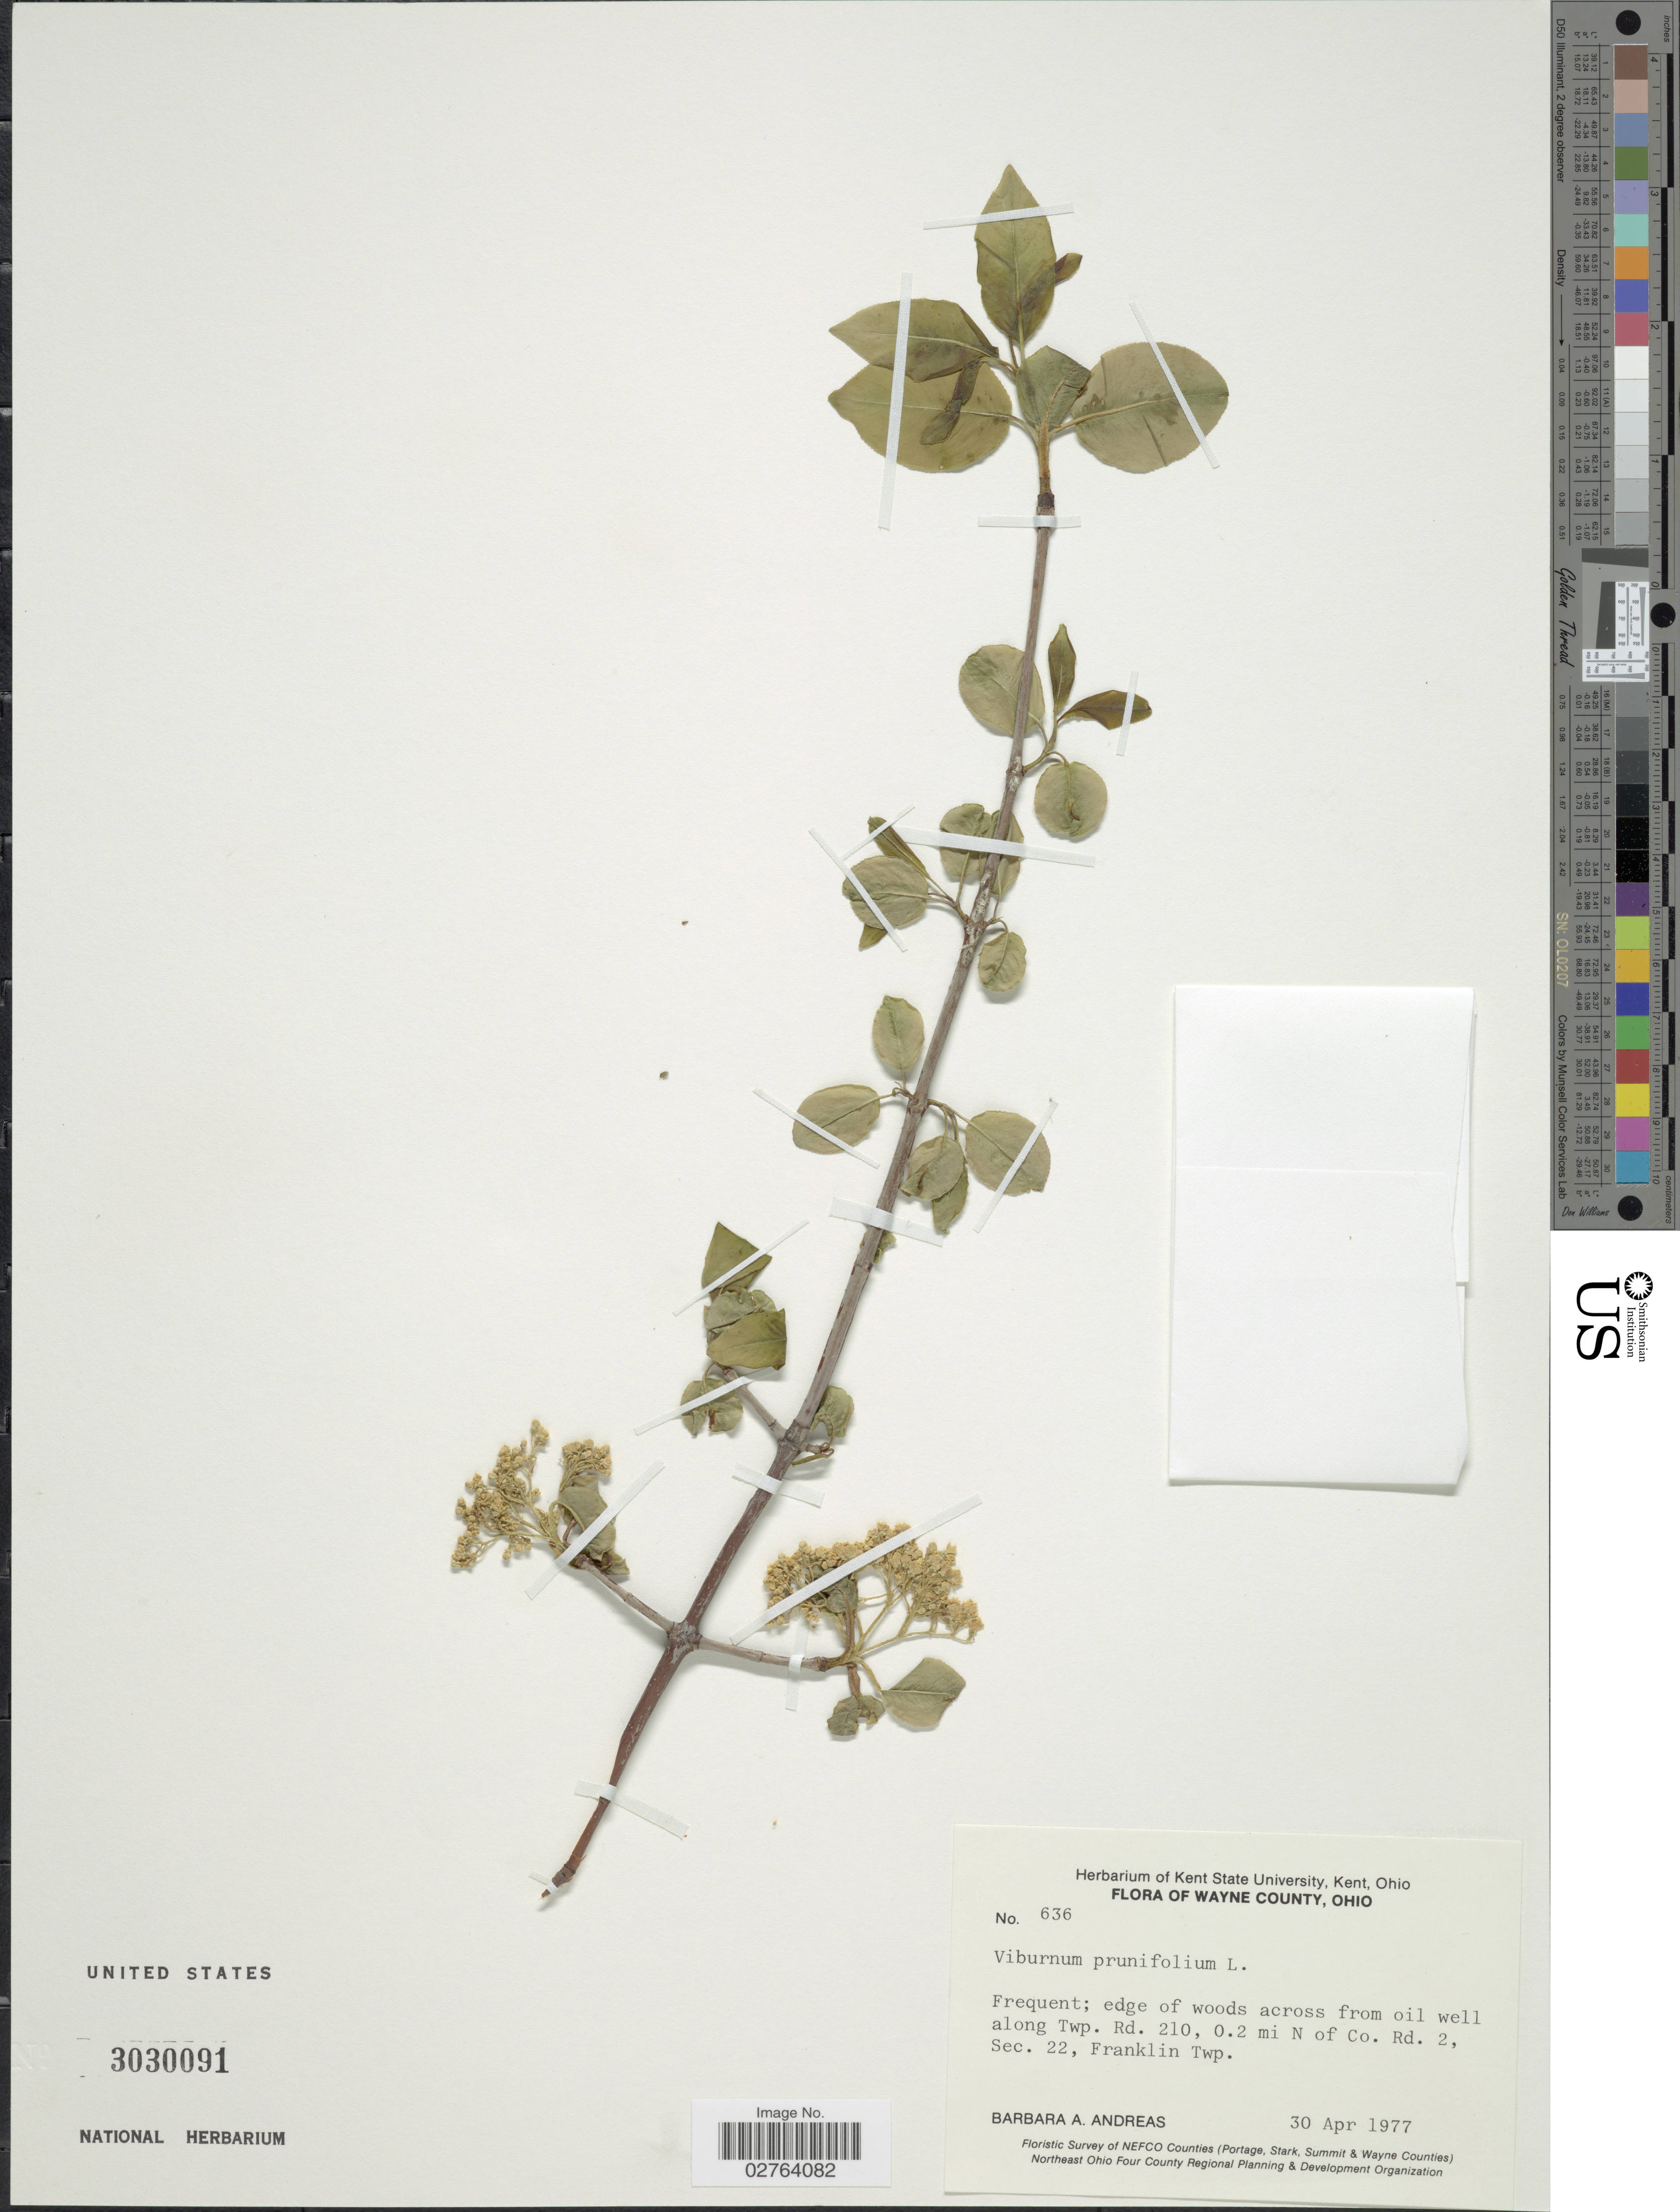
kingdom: Plantae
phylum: Tracheophyta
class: Magnoliopsida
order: Dipsacales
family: Viburnaceae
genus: Viburnum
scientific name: Viburnum prunifolium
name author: L.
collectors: B. A. Andreas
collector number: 636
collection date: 1977-04-30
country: United States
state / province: Ohio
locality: Wayne County. Across from oil well along Twp. Rd. 210, 0.2 mi N of Co. Rd. 2, Sec. 22, Franklin Twp.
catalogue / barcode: US 3030091